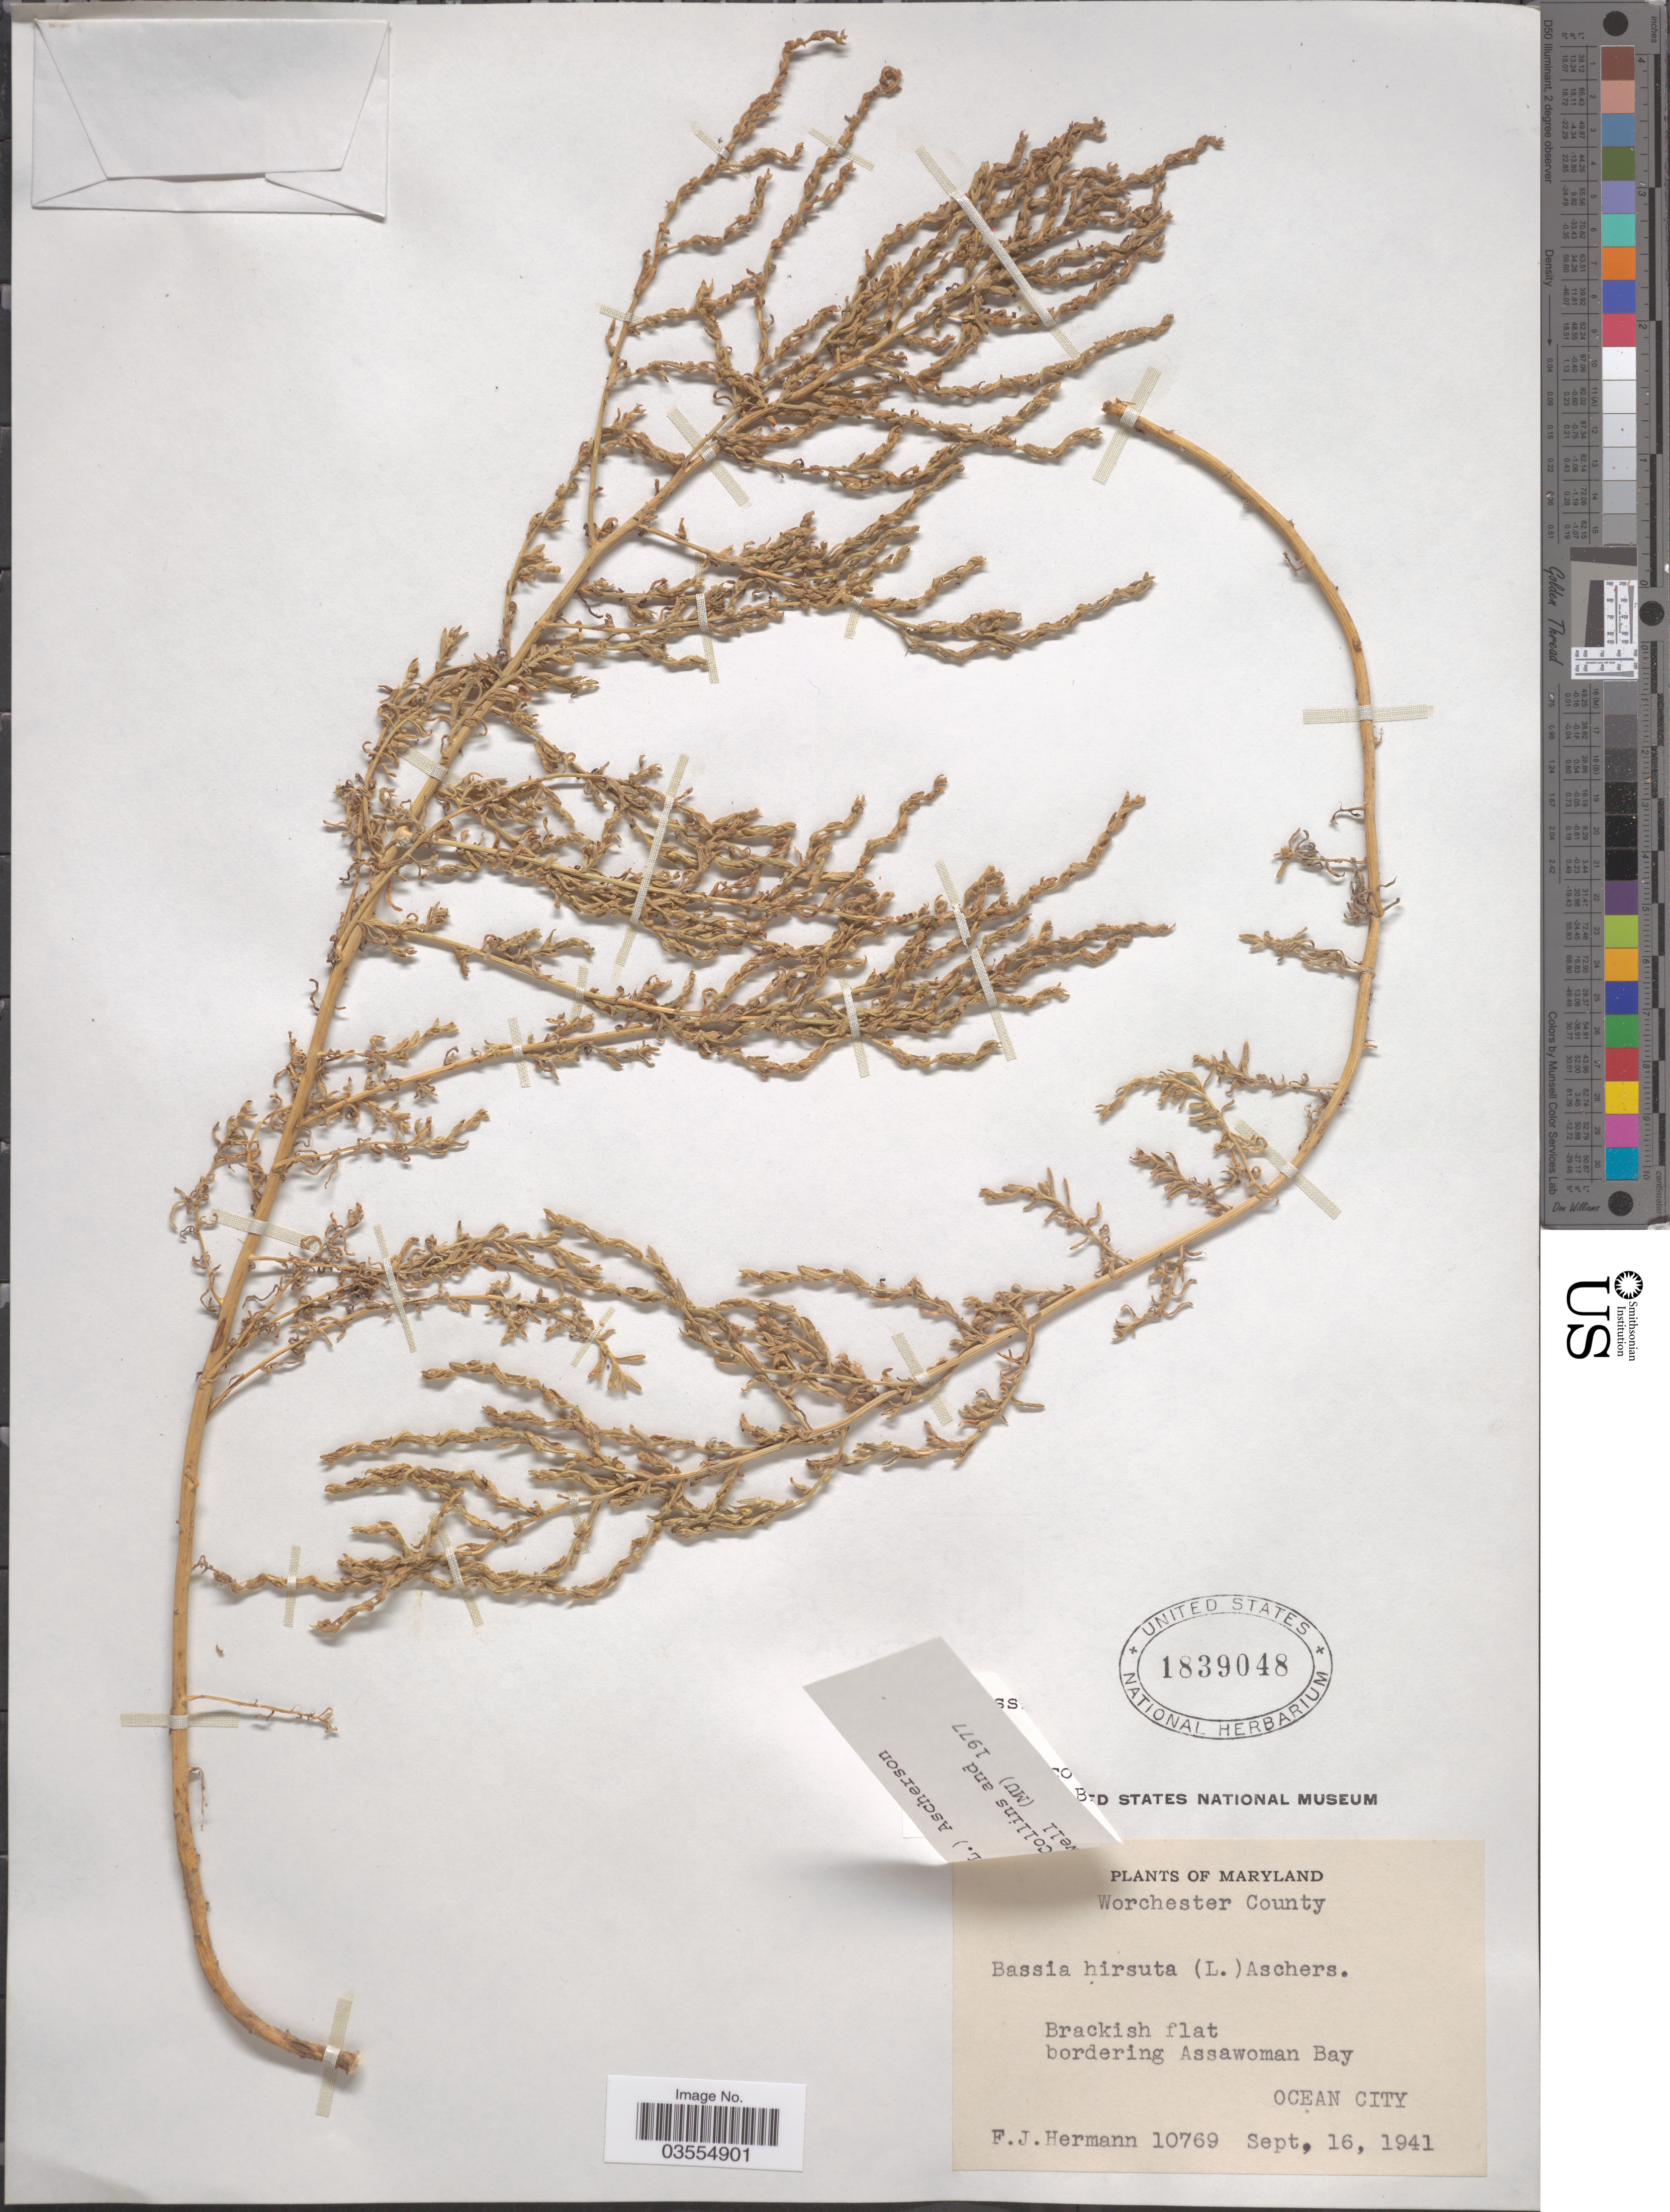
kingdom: Plantae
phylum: Tracheophyta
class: Magnoliopsida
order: Caryophyllales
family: Amaranthaceae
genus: Spirobassia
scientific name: Spirobassia hirsuta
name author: (L.) Freitag & G. Kadereit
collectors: F. J. Hermann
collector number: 10769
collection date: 1941-09-16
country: United States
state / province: Maryland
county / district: Worcester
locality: Worchester County. Brackish flat bordering Assawoman Bay, Ocean City.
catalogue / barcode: US 1839048